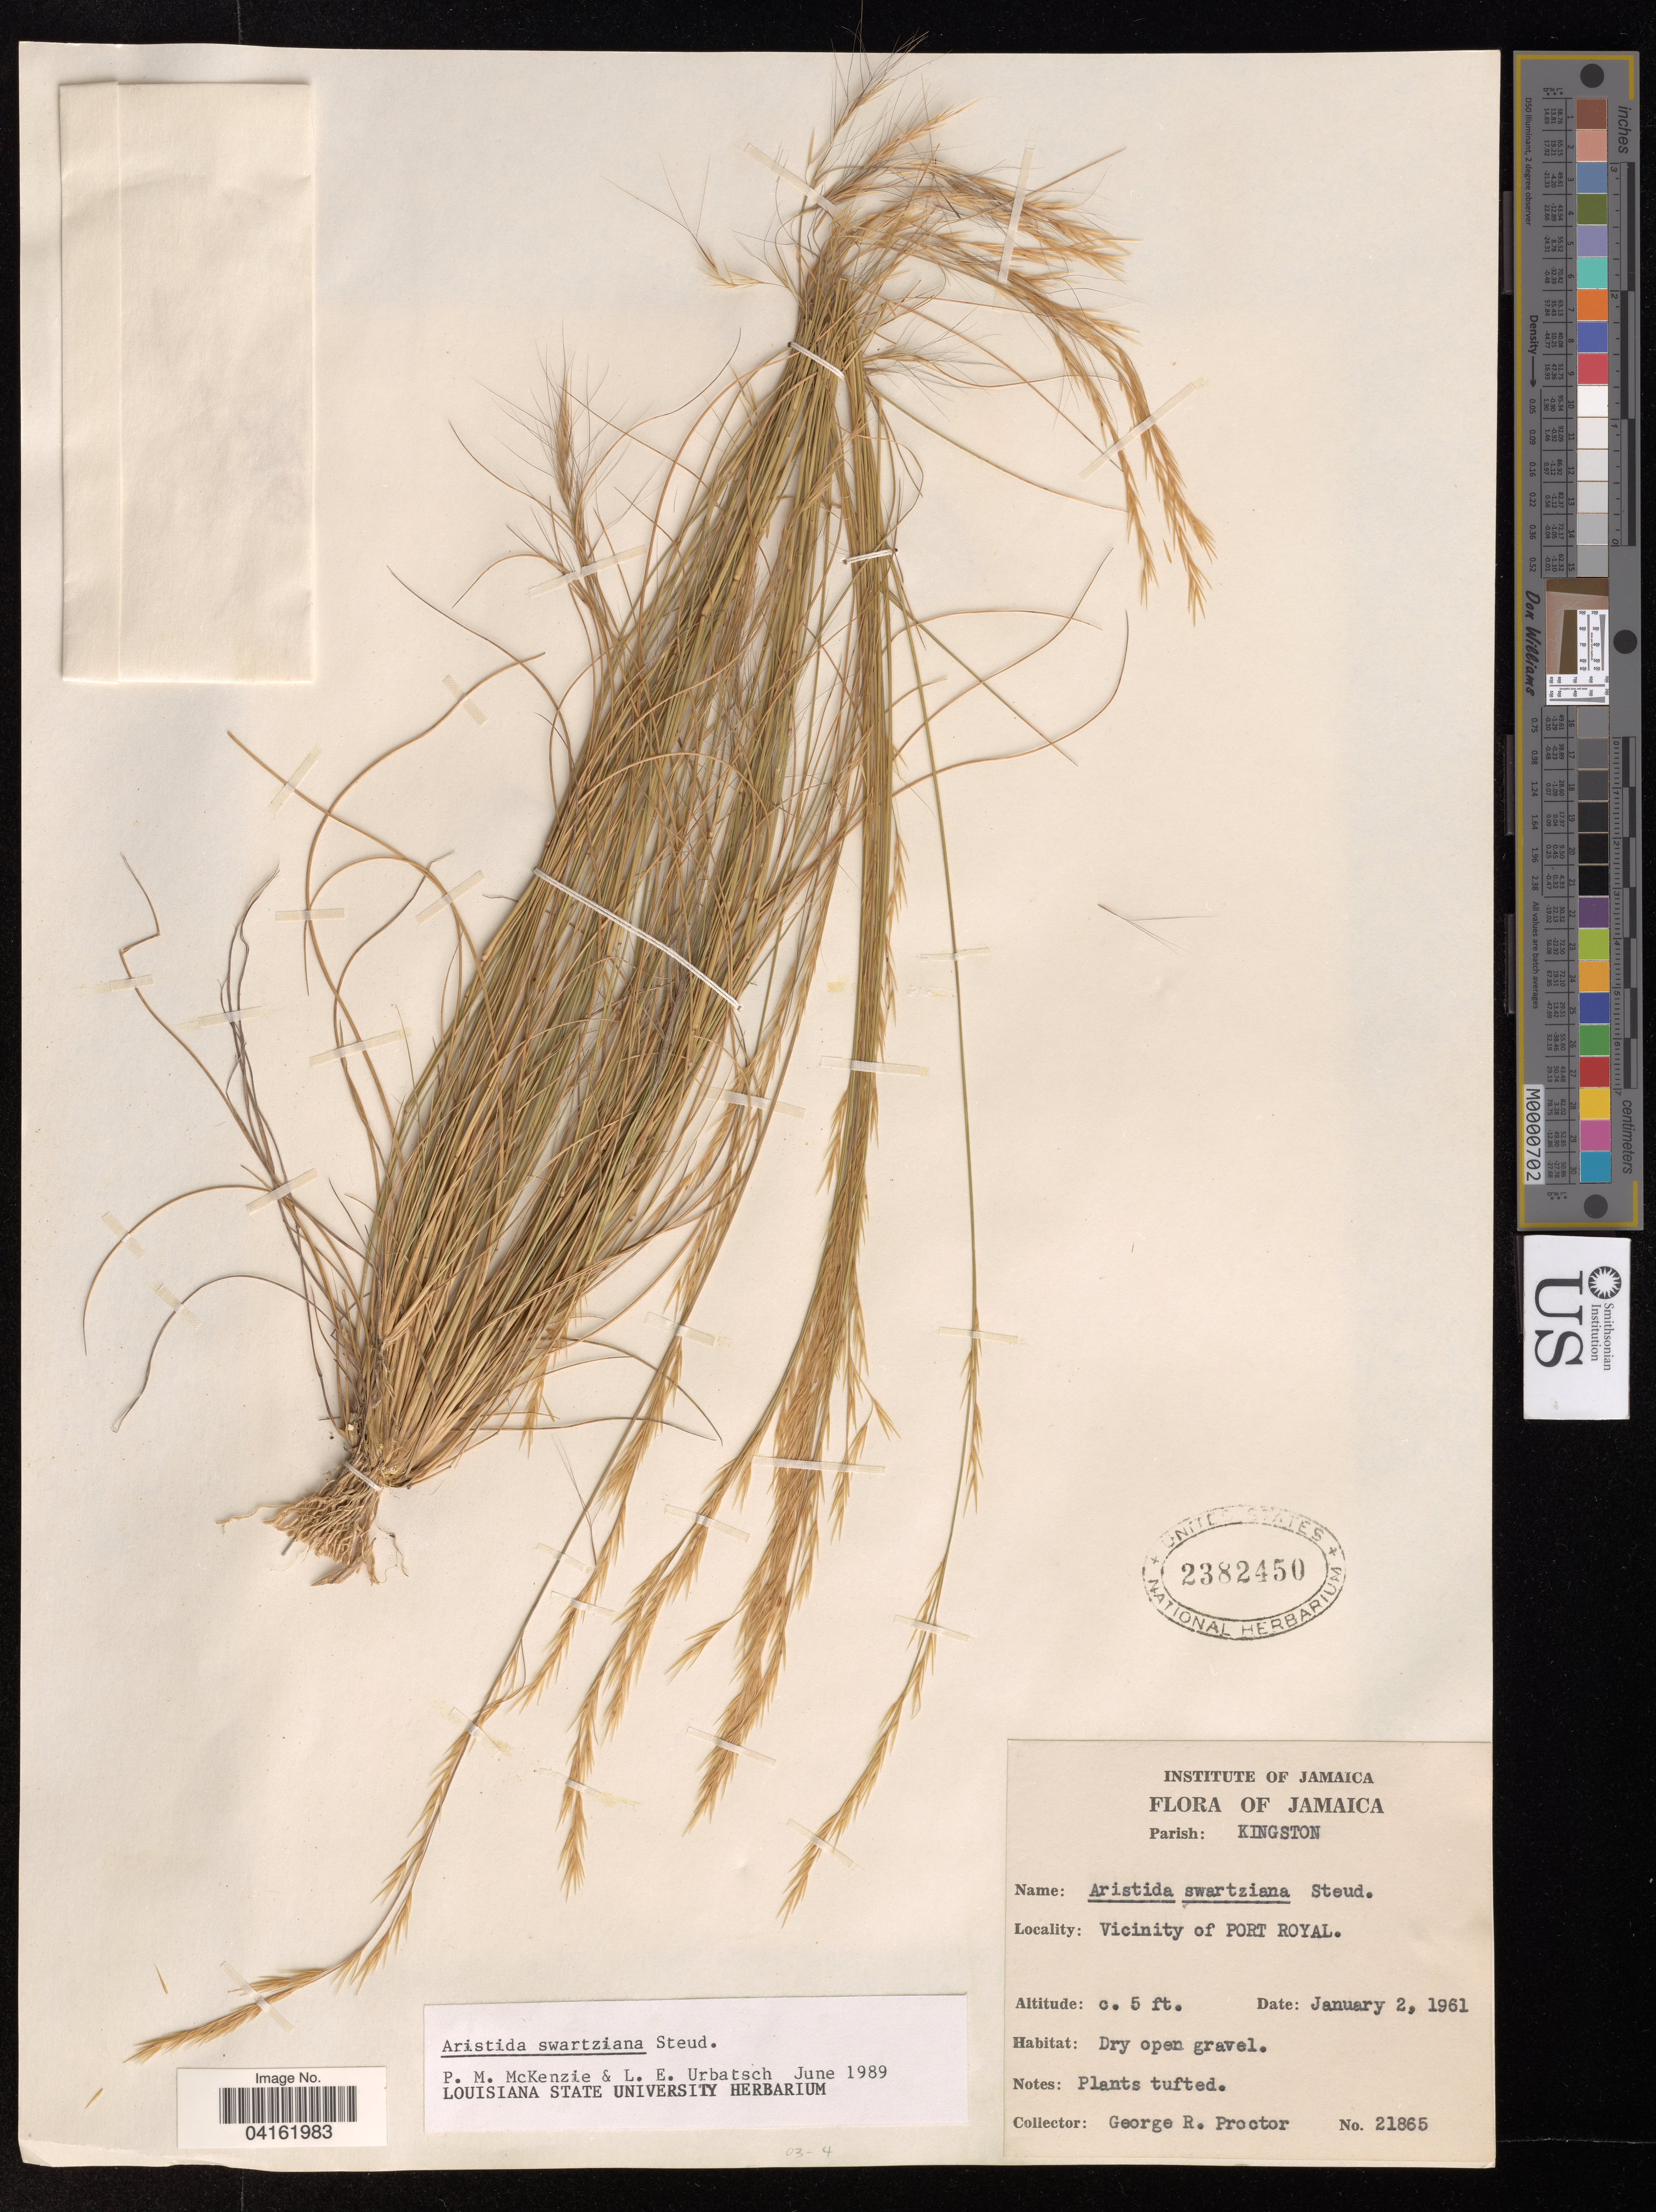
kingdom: Plantae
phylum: Tracheophyta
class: Liliopsida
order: Poales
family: Poaceae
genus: Aristida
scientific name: Aristida swartziana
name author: Steud.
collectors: G. R. Proctor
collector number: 21865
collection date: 1961-01-02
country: Jamaica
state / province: Kingston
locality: Vicinity of Port Royal.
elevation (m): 2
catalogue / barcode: US 2382450